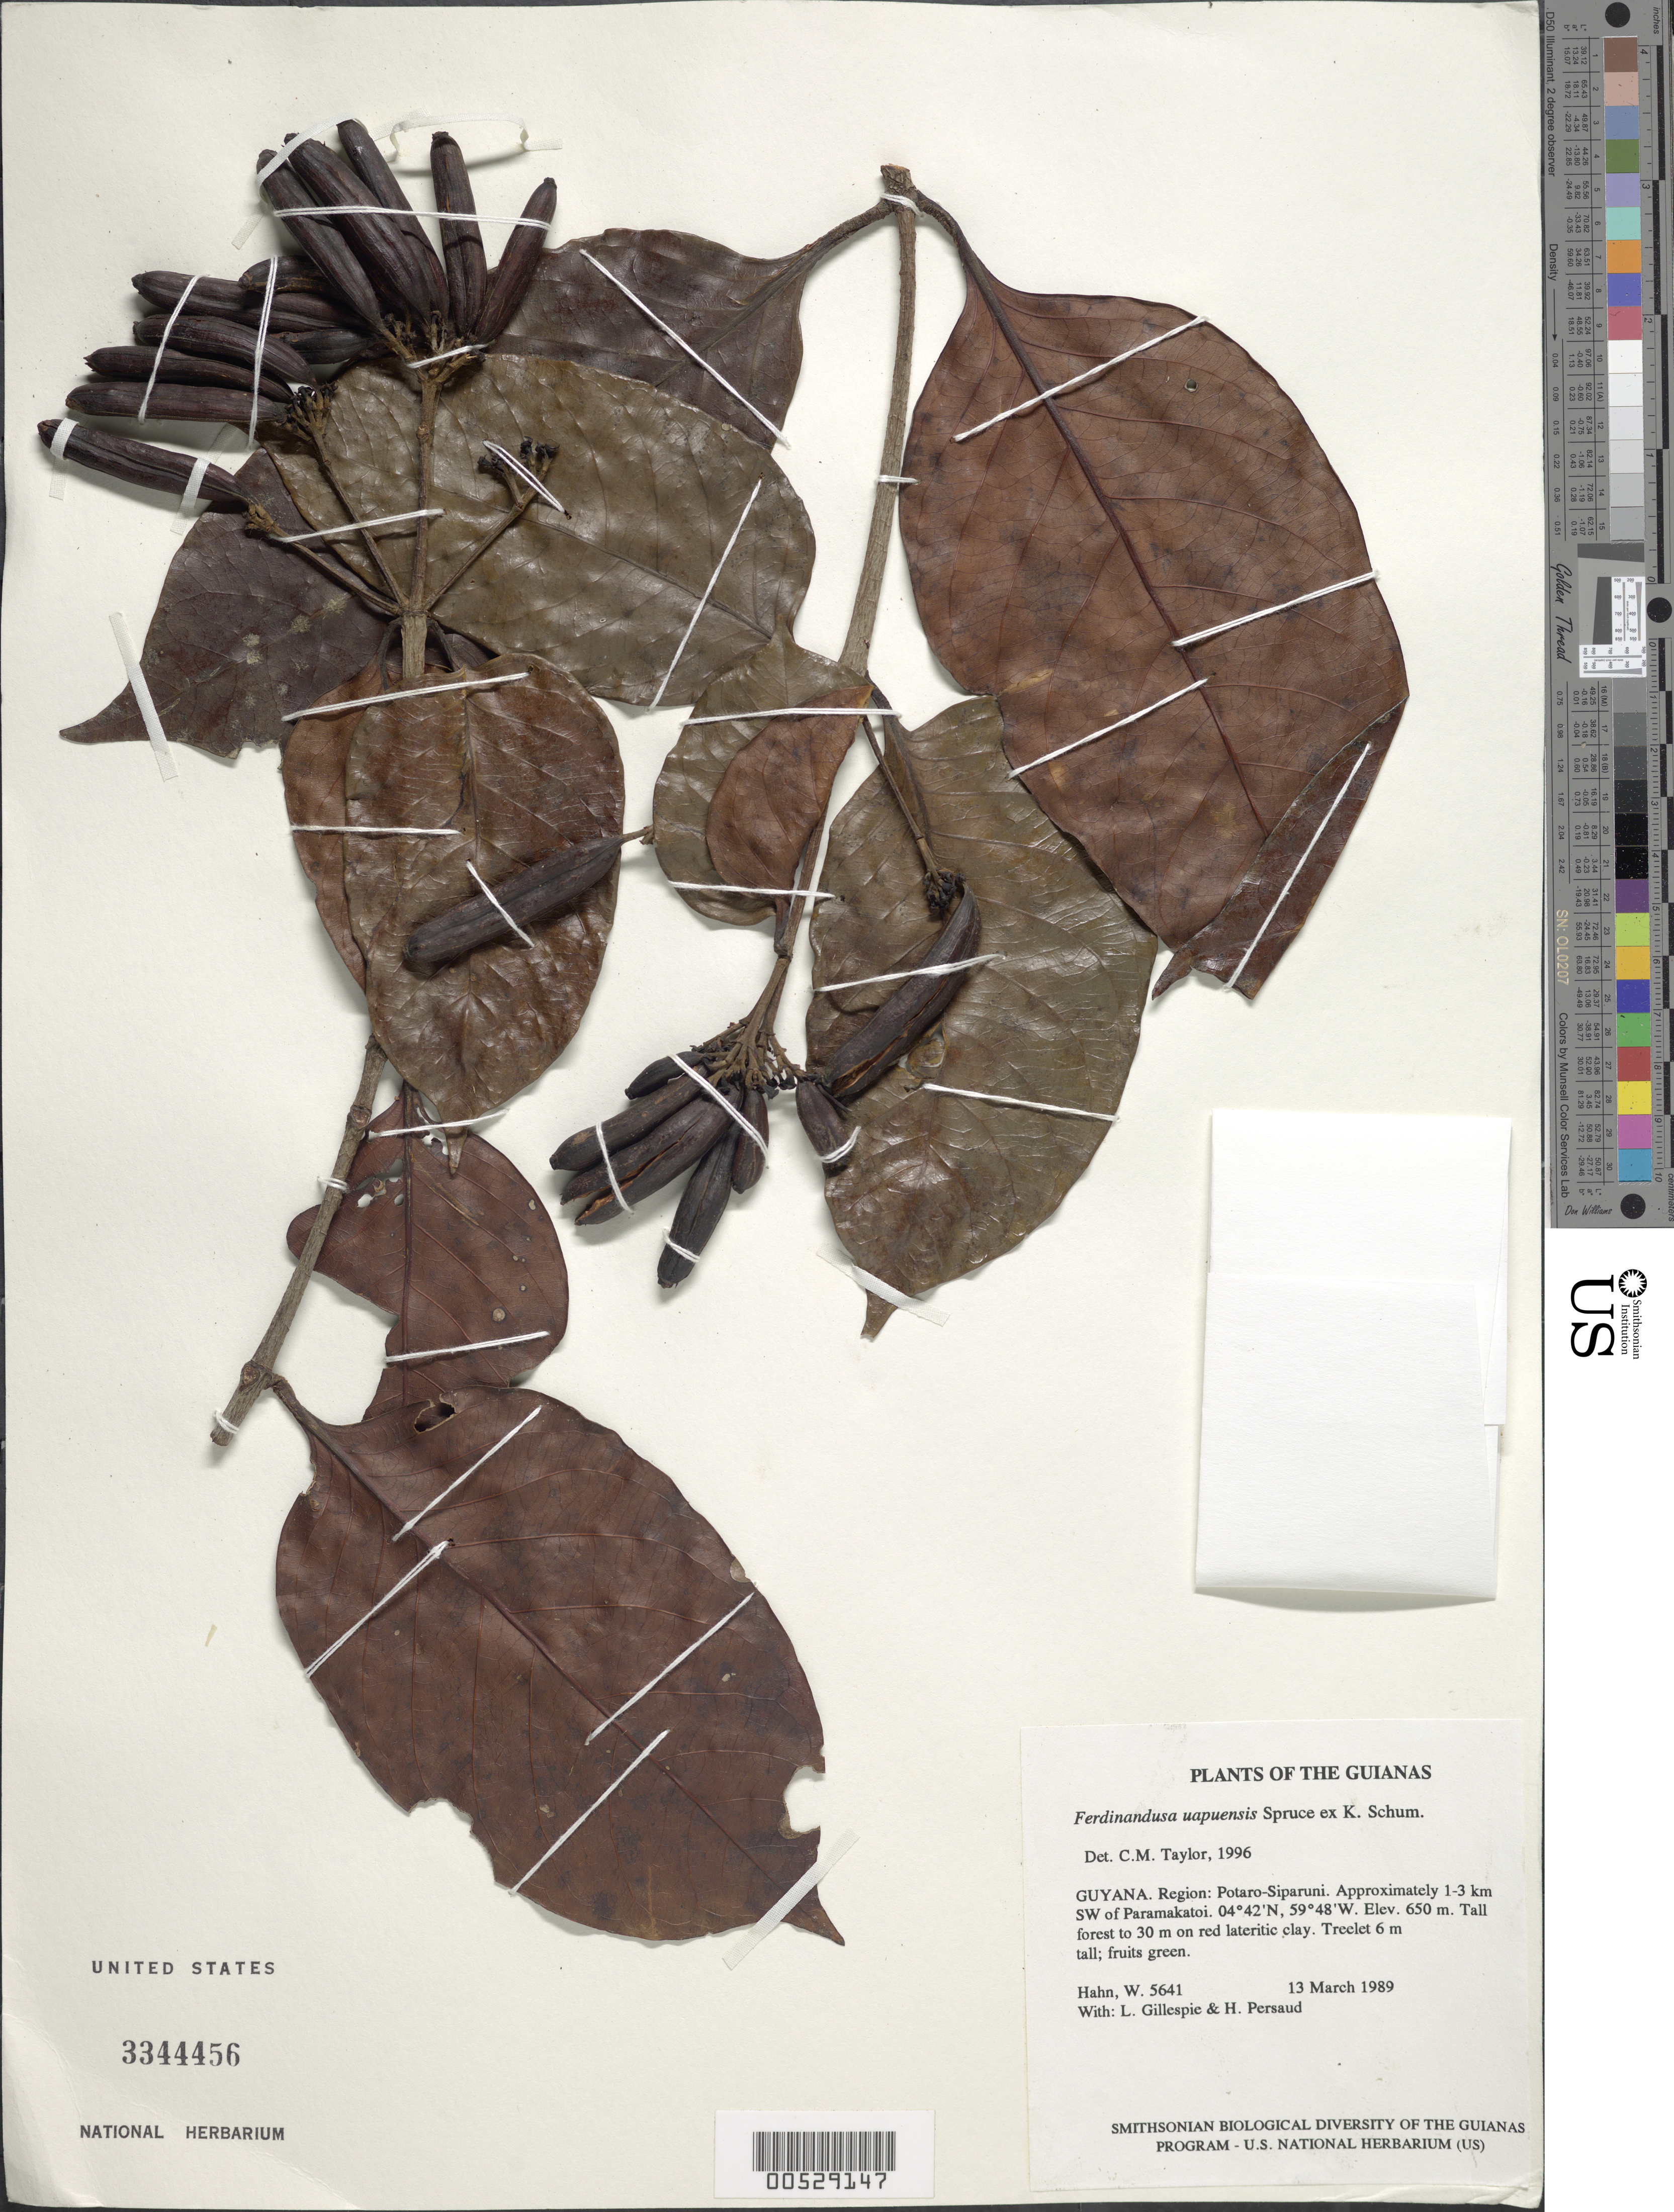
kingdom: Plantae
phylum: Tracheophyta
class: Magnoliopsida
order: Gentianales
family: Rubiaceae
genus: Ferdinandusa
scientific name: Ferdinandusa uaupensis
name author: Spruce ex K. Schum.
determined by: Taylor, Charlotte M.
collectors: W. Hahn, L. J. Gillespie & H. Persaud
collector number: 5641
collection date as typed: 13 March 1989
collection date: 1989-03-13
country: Guyana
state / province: Potaro-Siparuni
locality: Approximately 1-3 km SW of Paramakatoi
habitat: Tall forest to 30 m on red lateritic clay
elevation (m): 650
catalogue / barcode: US 3344456